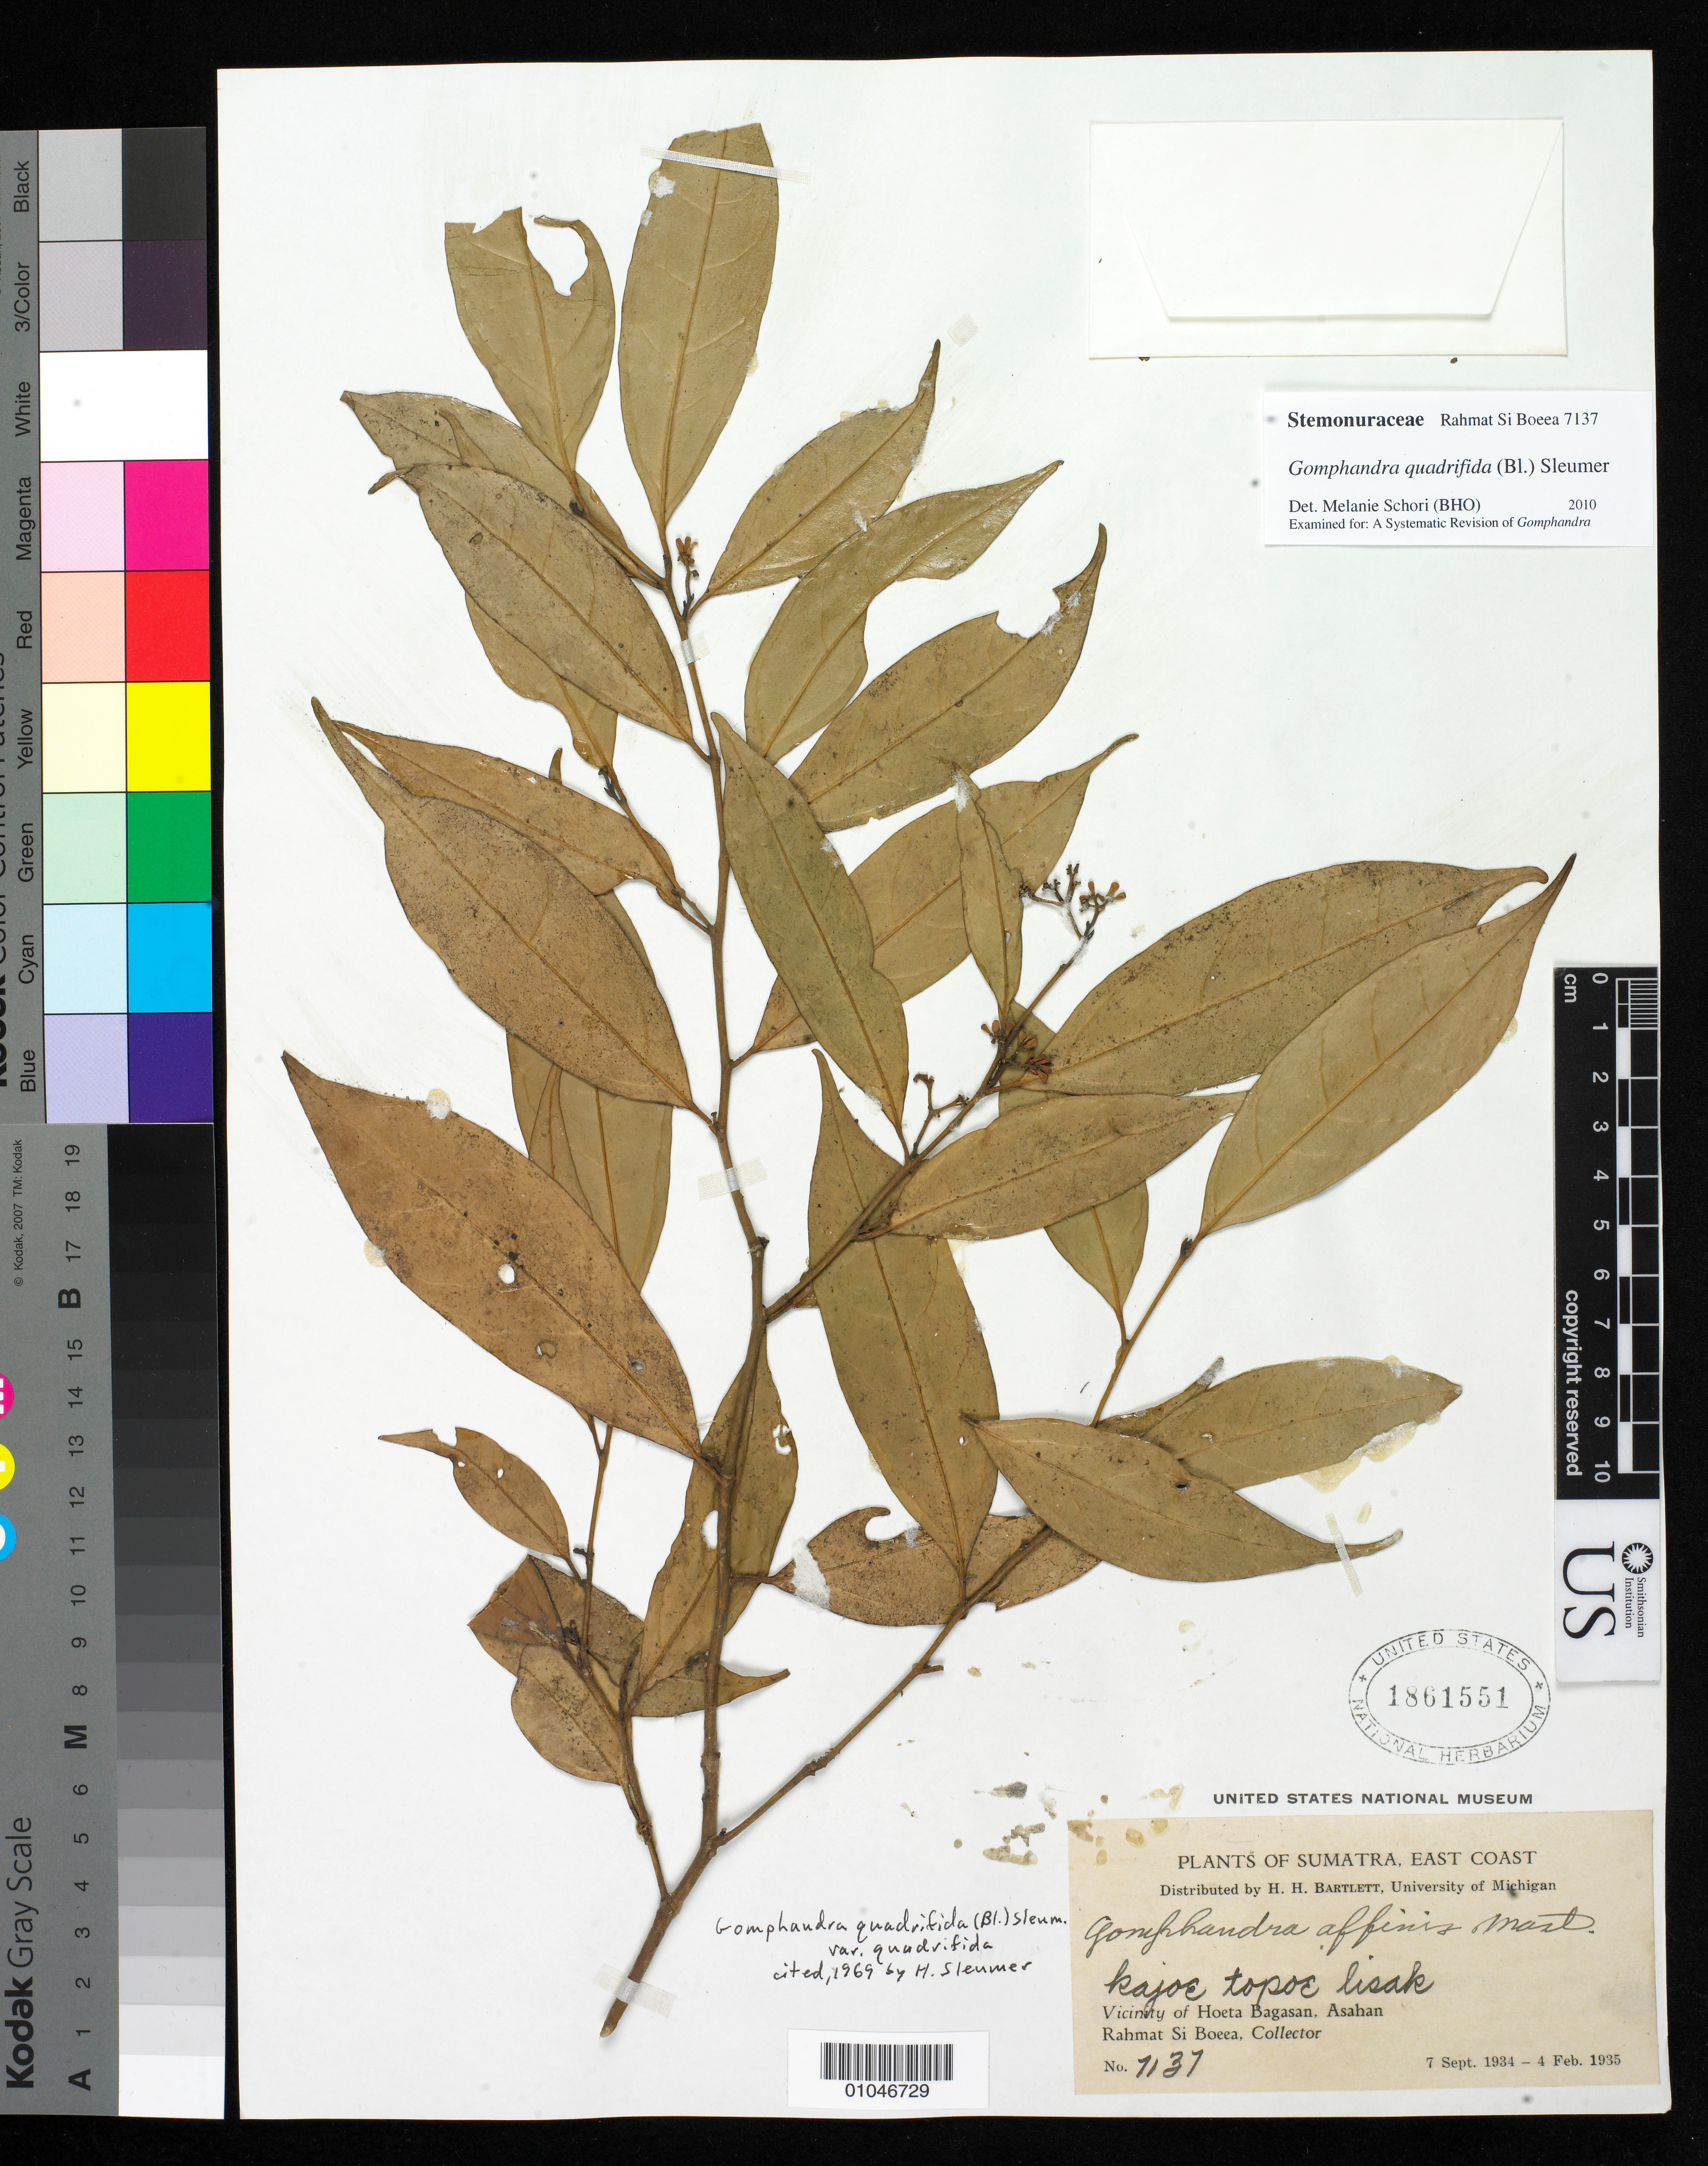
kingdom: Plantae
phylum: Tracheophyta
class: Magnoliopsida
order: Cardiopteridales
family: Stemonuraceae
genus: Gomphandra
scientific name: Gomphandra quadrifida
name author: (Blume) Sleumer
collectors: Rahmat Si Boeea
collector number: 7137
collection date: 1934-09-07/1935-02-04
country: Indonesia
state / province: Sumatra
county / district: Aceh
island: Sumatra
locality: (East Coast) Vicinity of Hoeta Bagasan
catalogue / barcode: US 1861551